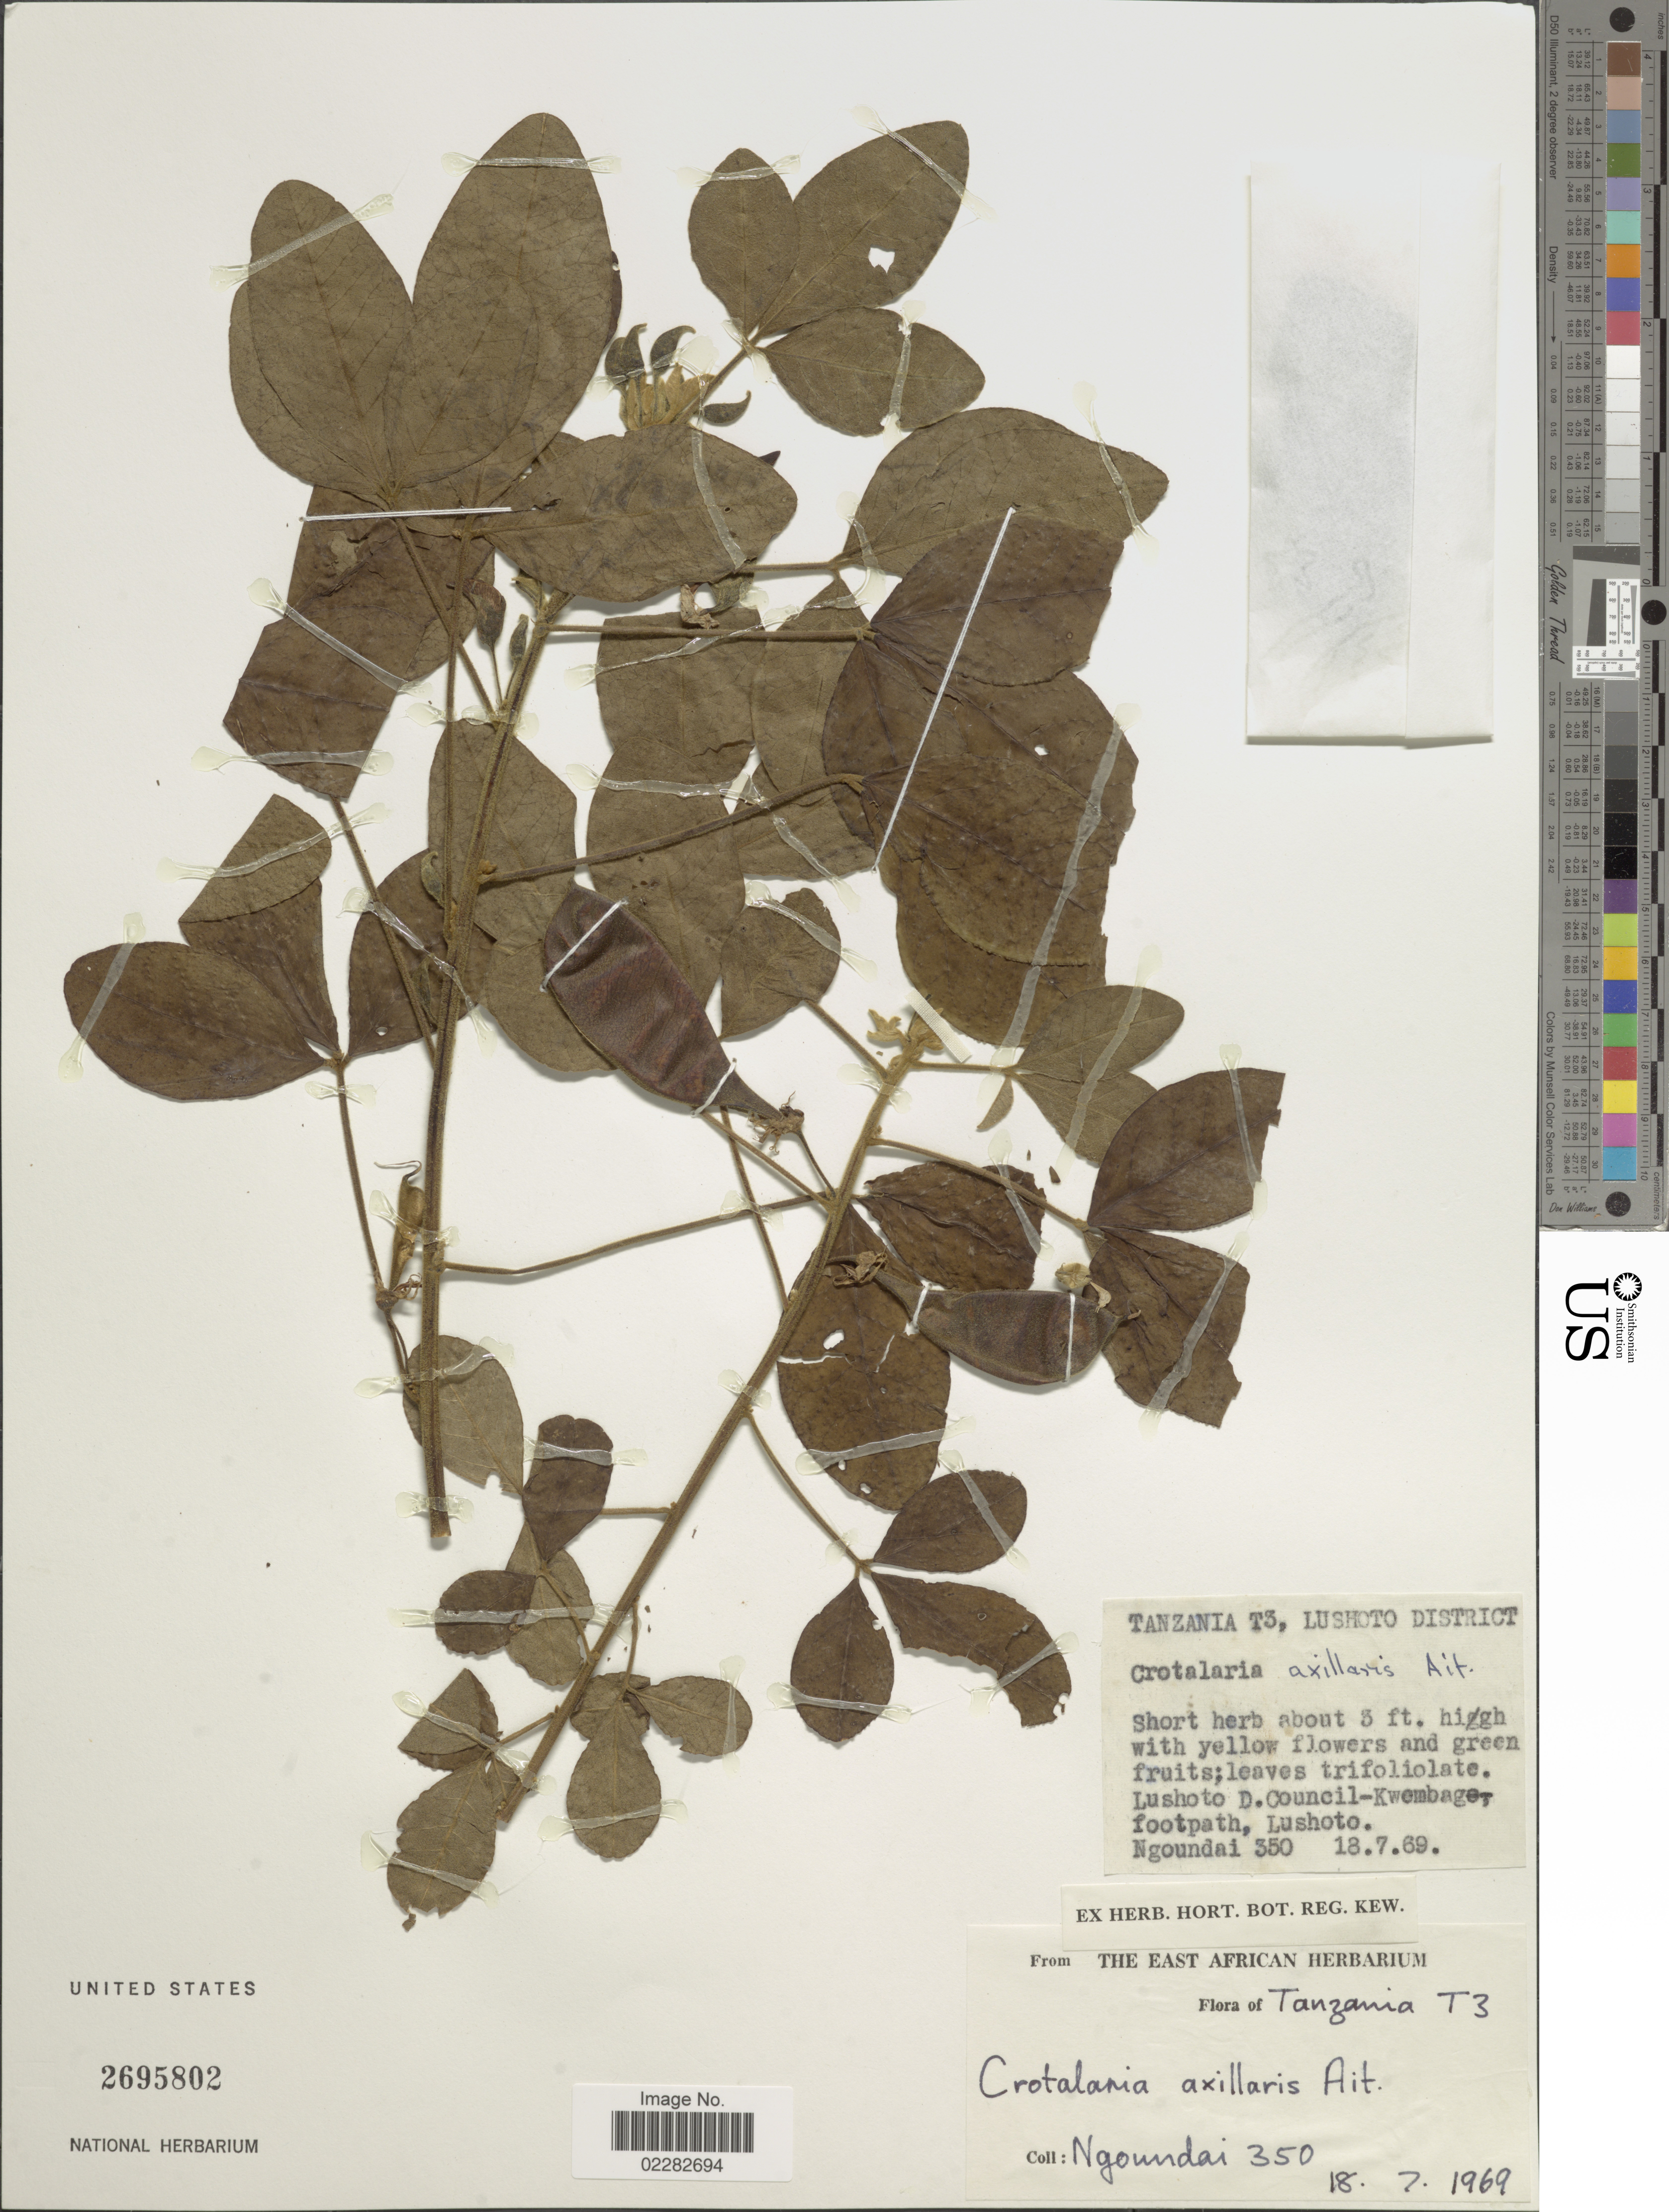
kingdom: Plantae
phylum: Tracheophyta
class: Magnoliopsida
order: Fabales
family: Fabaceae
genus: Crotalaria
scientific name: Crotalaria axillaris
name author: Aiton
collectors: Ngoundai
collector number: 350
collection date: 1969-07-18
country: Tanzania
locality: Tanzania T3, Lushoto District,Kushoto D. Council-Kwembage-footpath.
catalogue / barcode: US 2695802